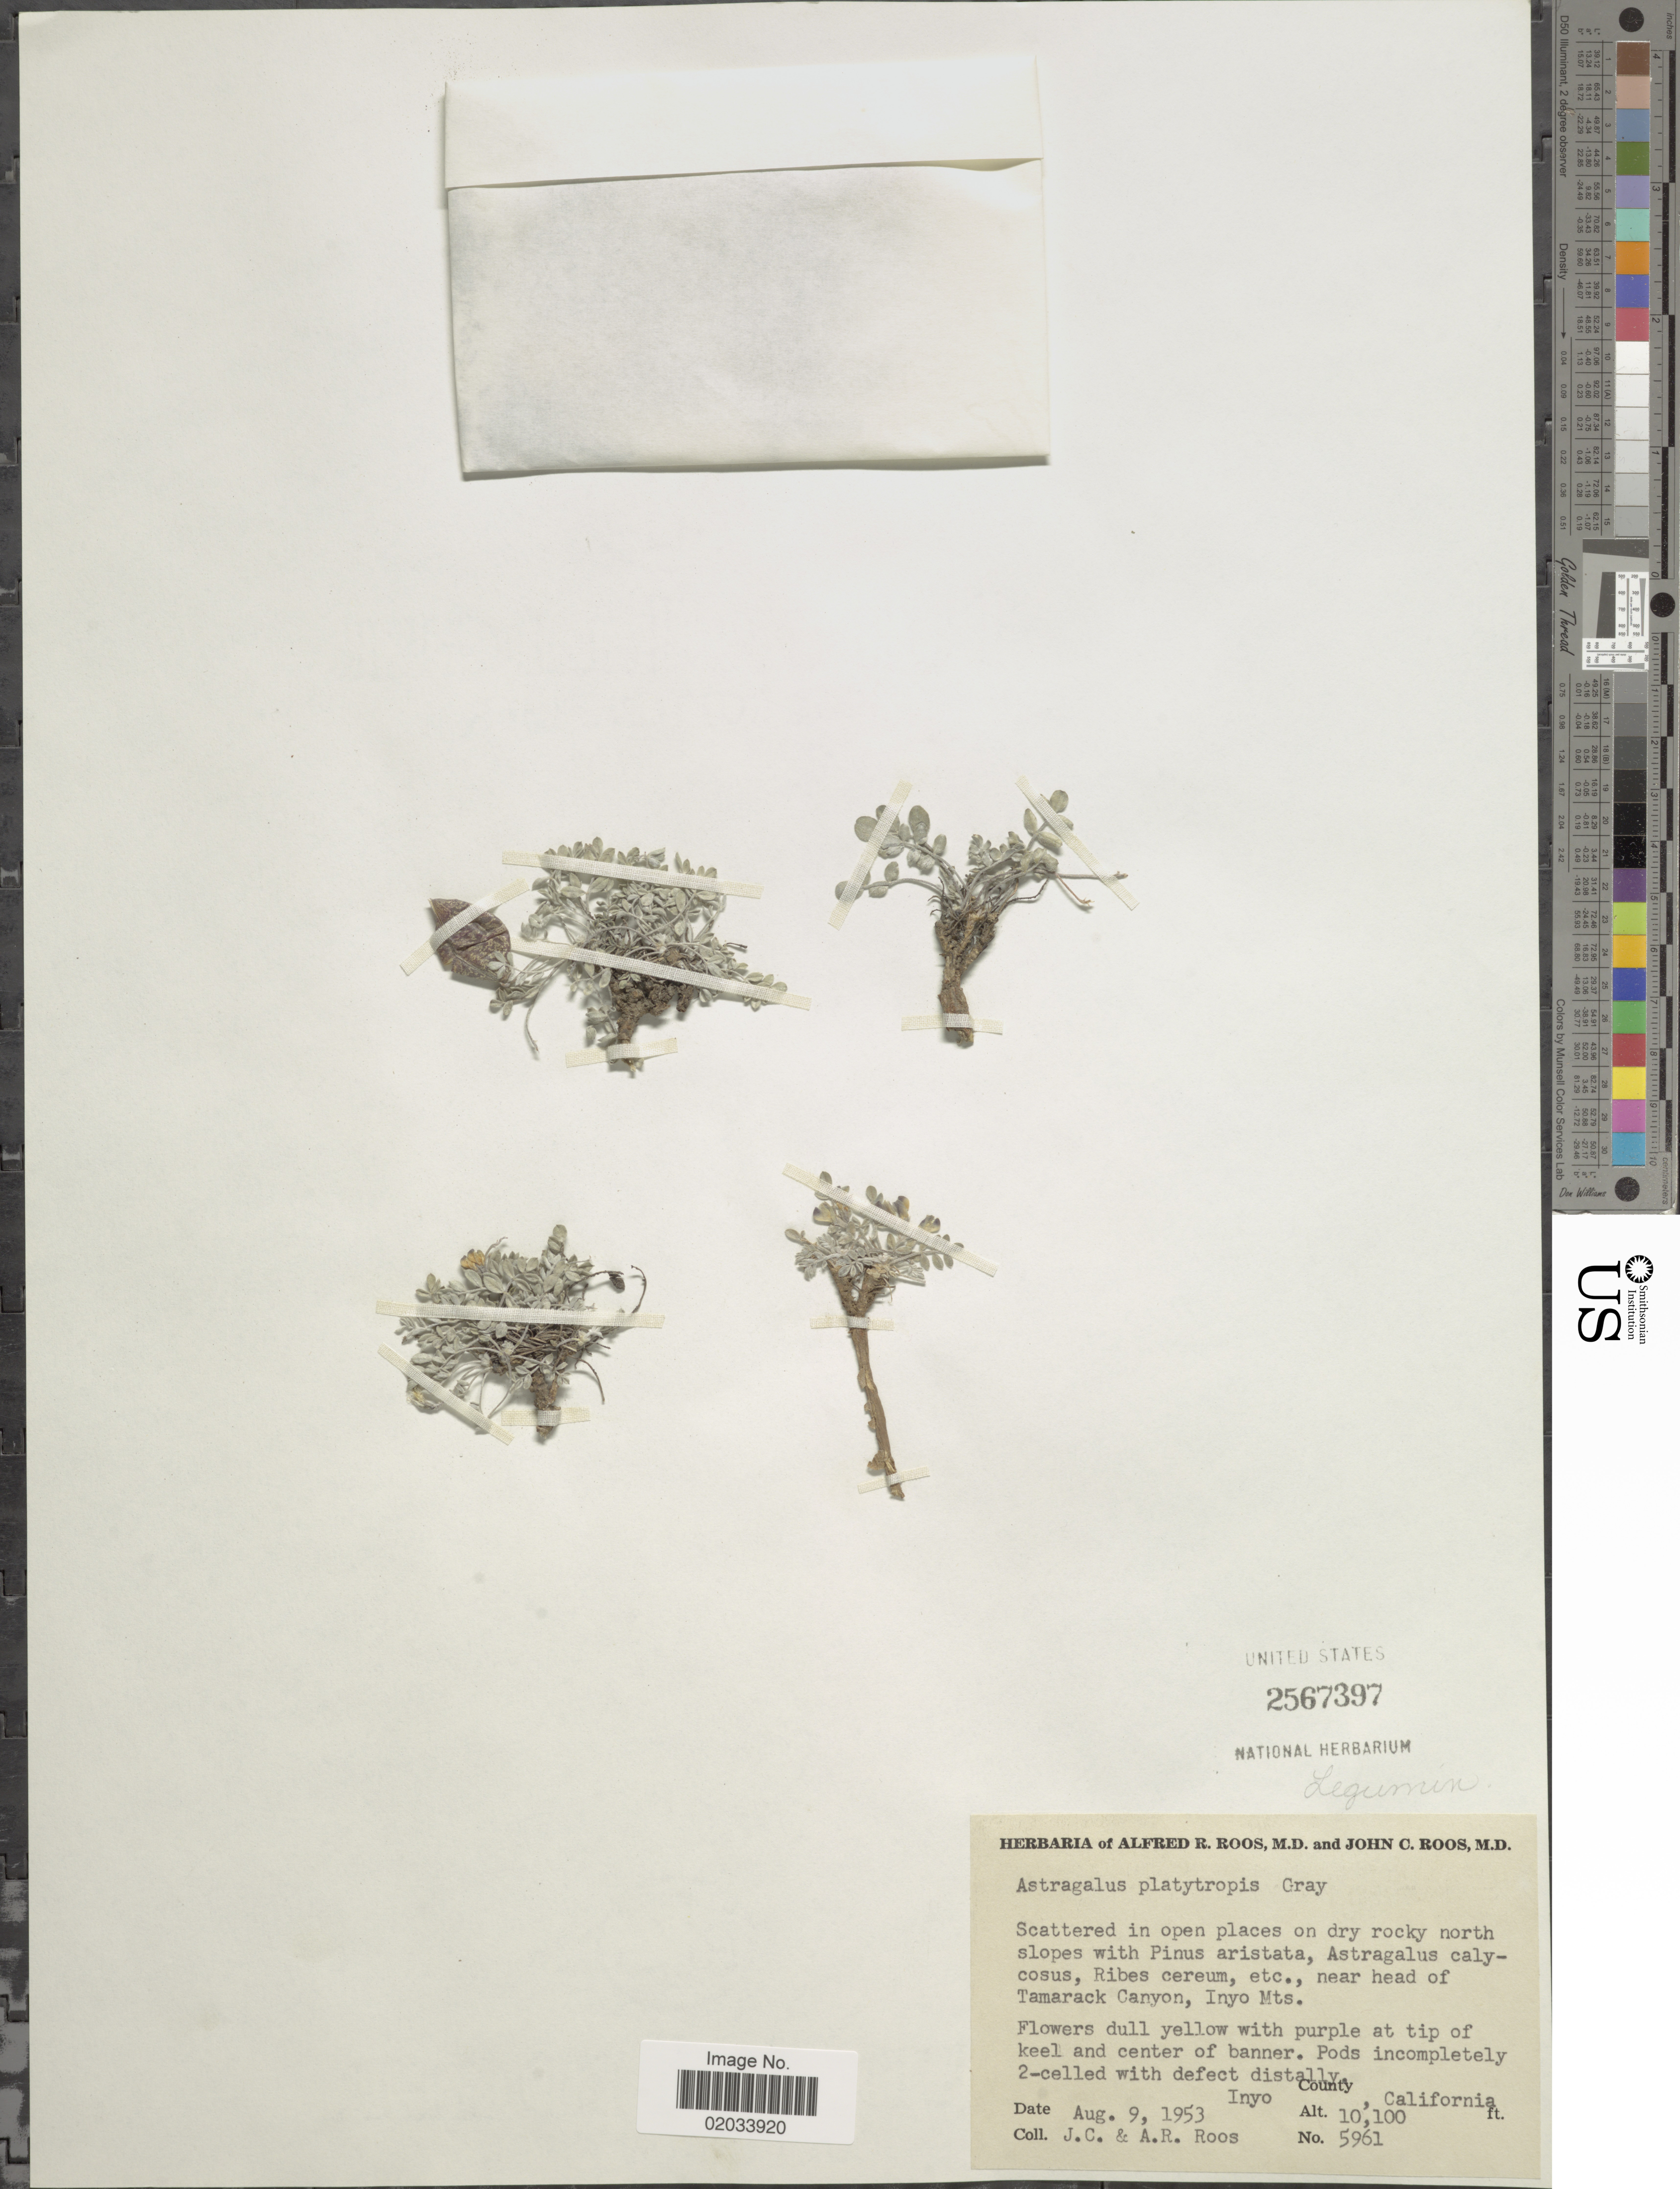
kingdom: Plantae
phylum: Tracheophyta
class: Magnoliopsida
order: Fabales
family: Fabaceae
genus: Astragalus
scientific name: Astragalus platytropis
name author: A. Gray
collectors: J. C. Roos & A. R. Roos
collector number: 5961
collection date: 1953-08-09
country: United States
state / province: California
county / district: Inyo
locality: Inyo County. Near head of Tamarack Canyon, Inyo Mts.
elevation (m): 3078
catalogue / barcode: US 2567397